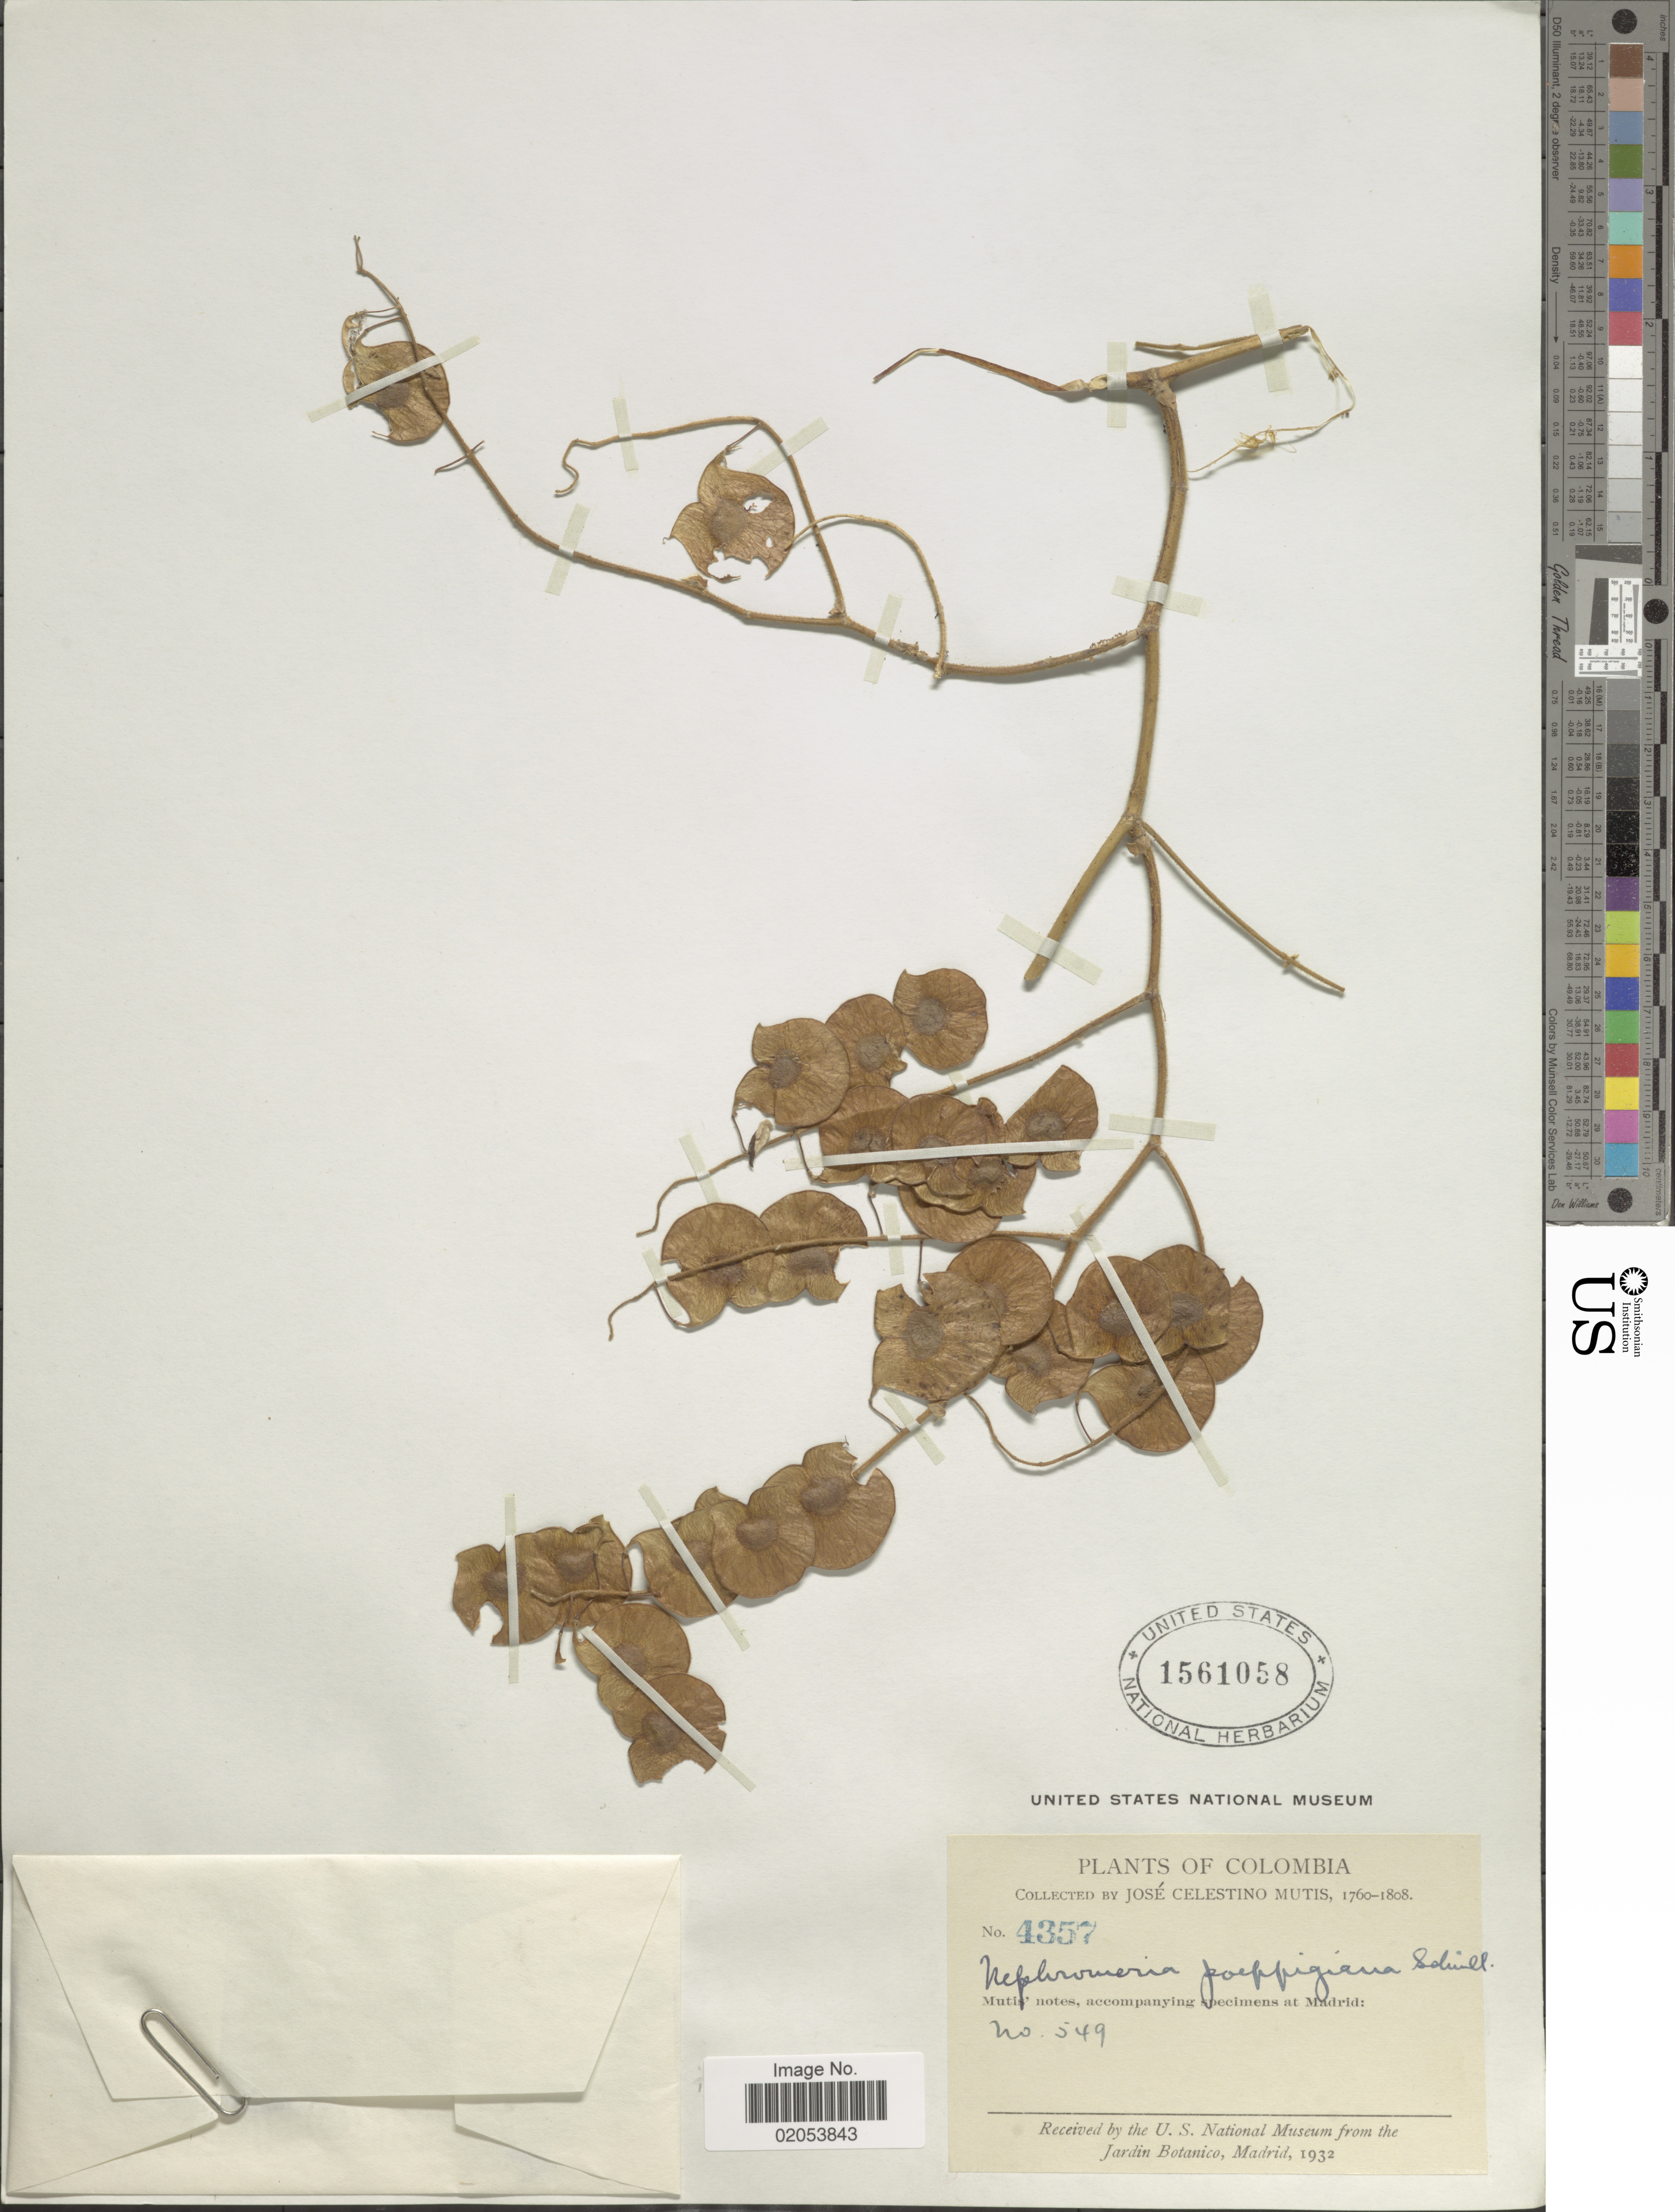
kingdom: Plantae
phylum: Tracheophyta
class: Magnoliopsida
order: Fabales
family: Fabaceae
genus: Desmodium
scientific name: Desmodium poeppigianum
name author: (Schindl.) J.F. Macbr.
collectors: J. C. B. Mutis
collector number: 4357/549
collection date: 1760/1808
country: Colombia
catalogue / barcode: US 1561058